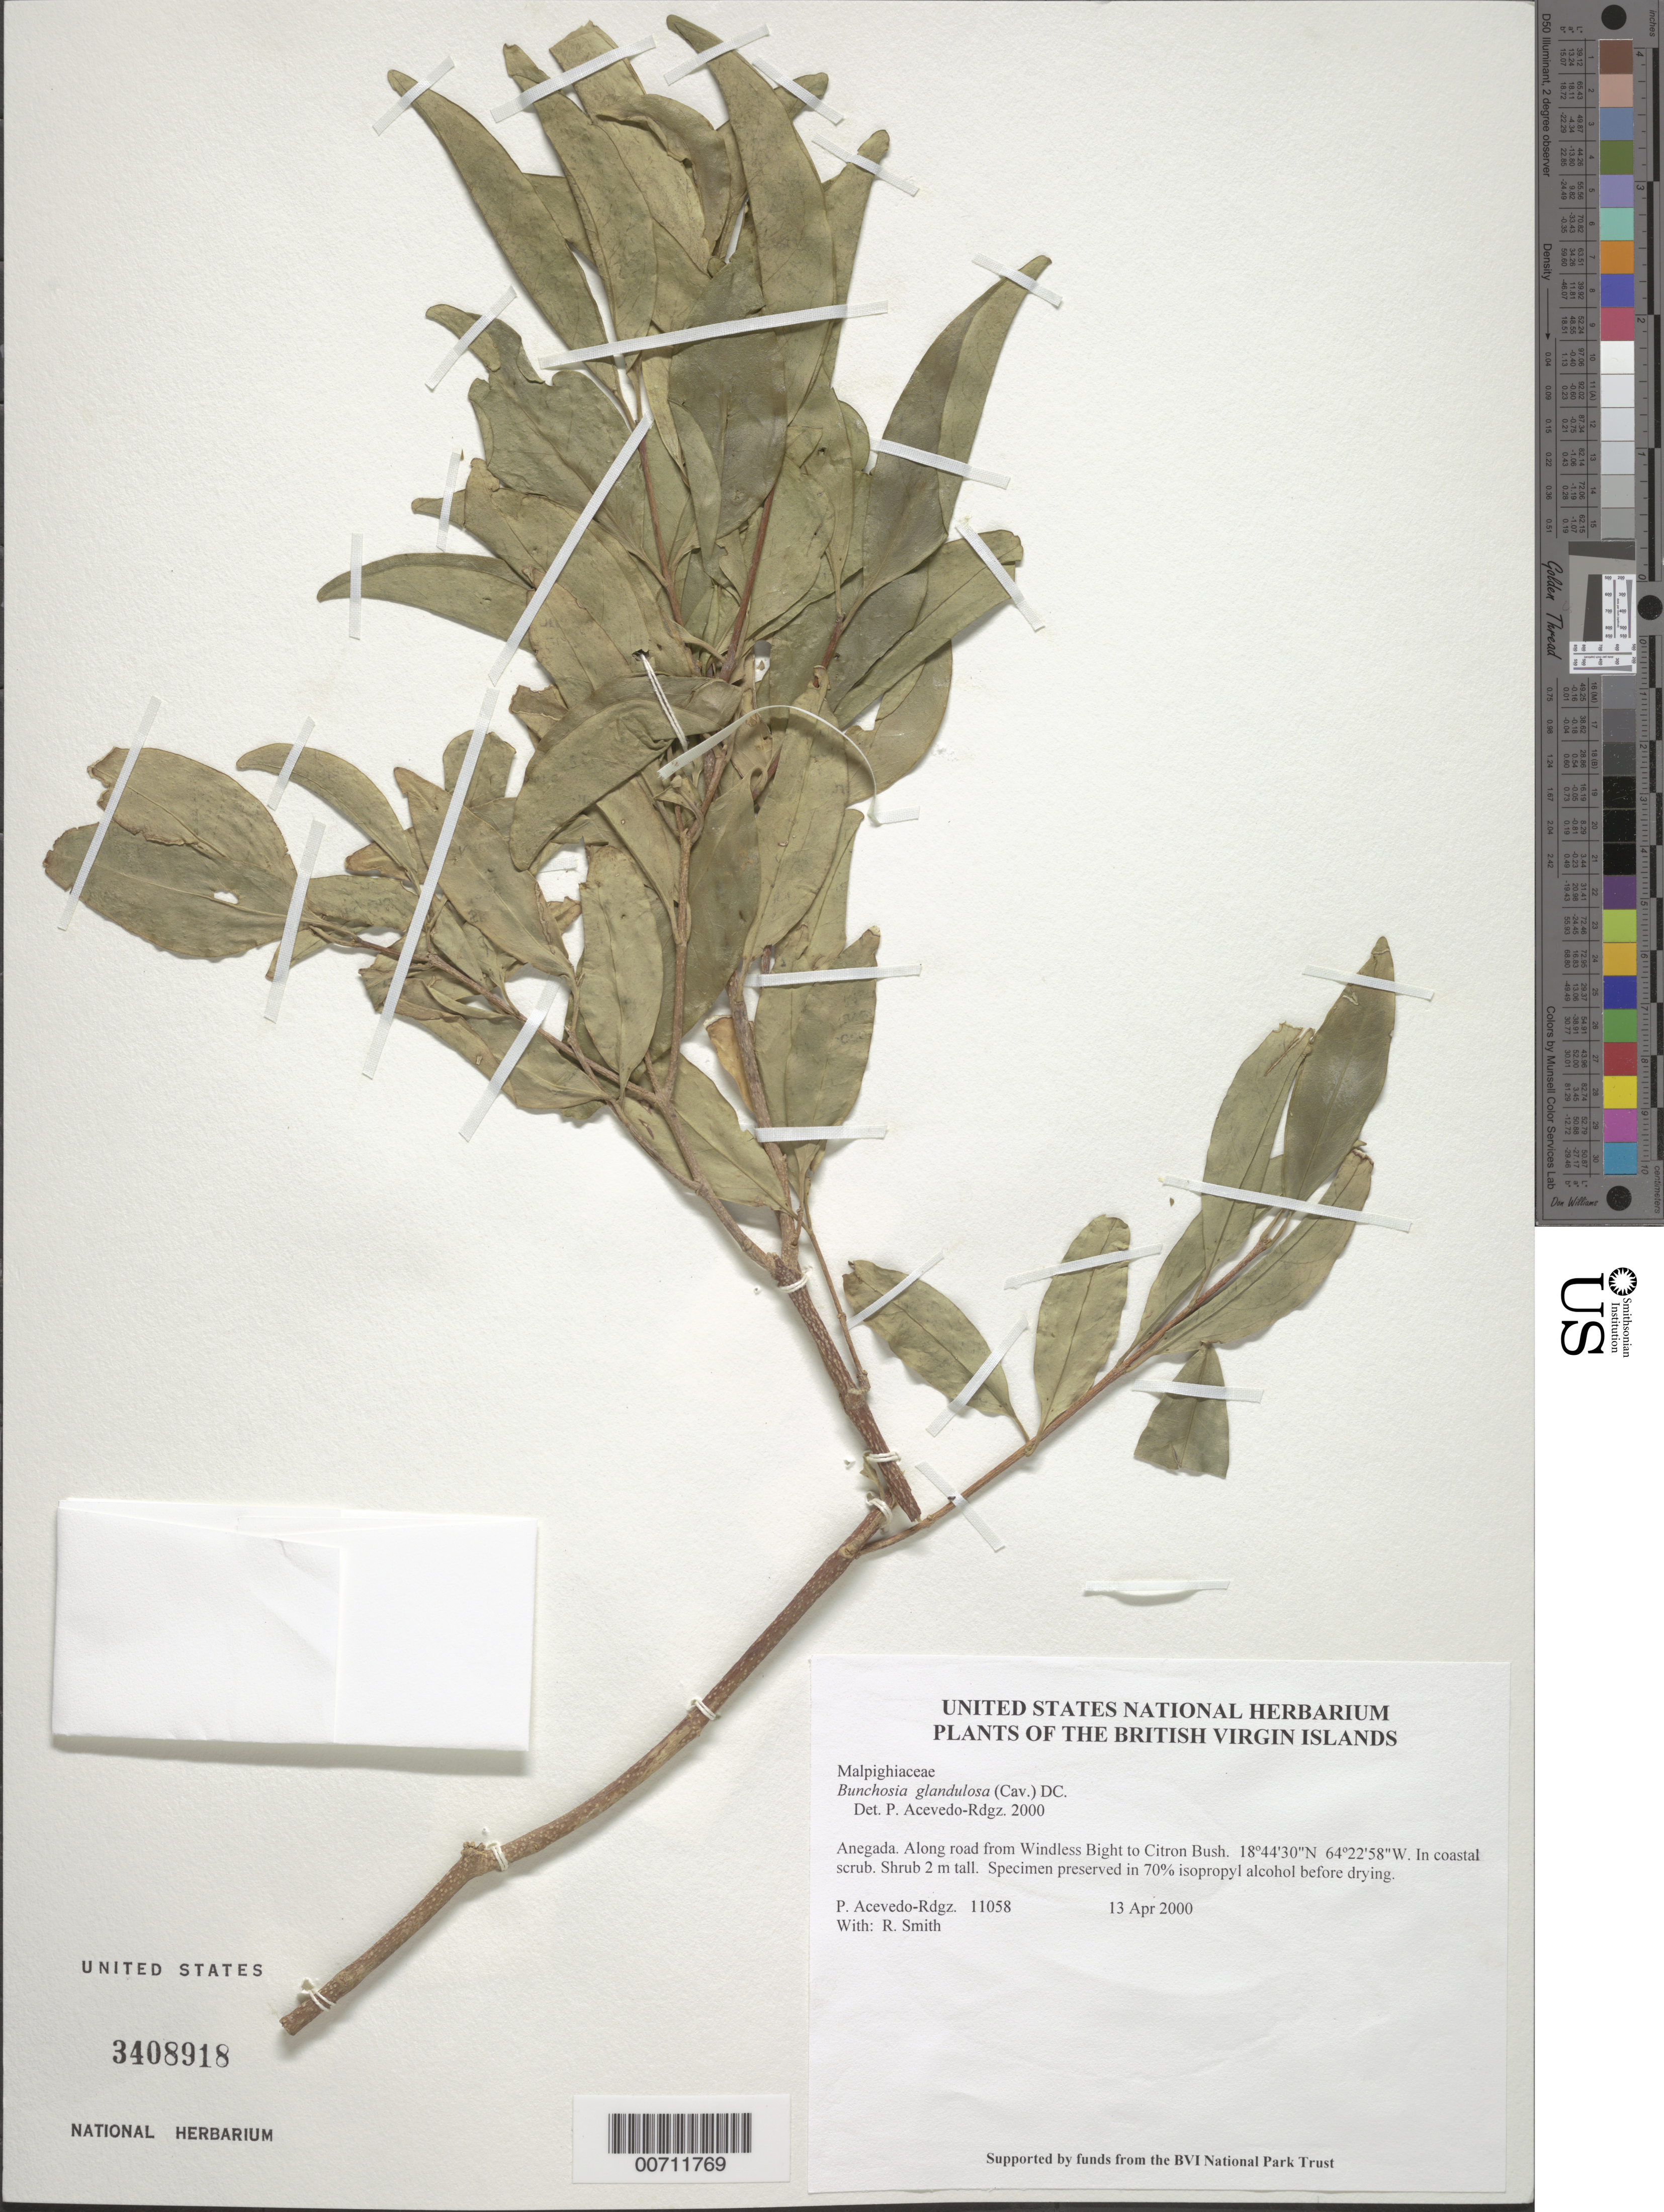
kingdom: Plantae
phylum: Tracheophyta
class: Magnoliopsida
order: Malpighiales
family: Malpighiaceae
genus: Bunchosia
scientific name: Bunchosia glandulosa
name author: (Cav.) Rich. ex Juss.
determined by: Acevedo-Rodríguez, P., (BOT), Smithsonian Institution - National Museum of Natural History (UNITED STATES)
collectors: P. Acevedo-Rodr. & R. Smith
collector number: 11058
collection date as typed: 13 Apr 2000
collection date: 2000-04-13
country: British Virgin Islands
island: Anegada I.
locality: Along road from Windless Bight to Citron Bush.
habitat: In coastal scrub.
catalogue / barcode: US 3408918